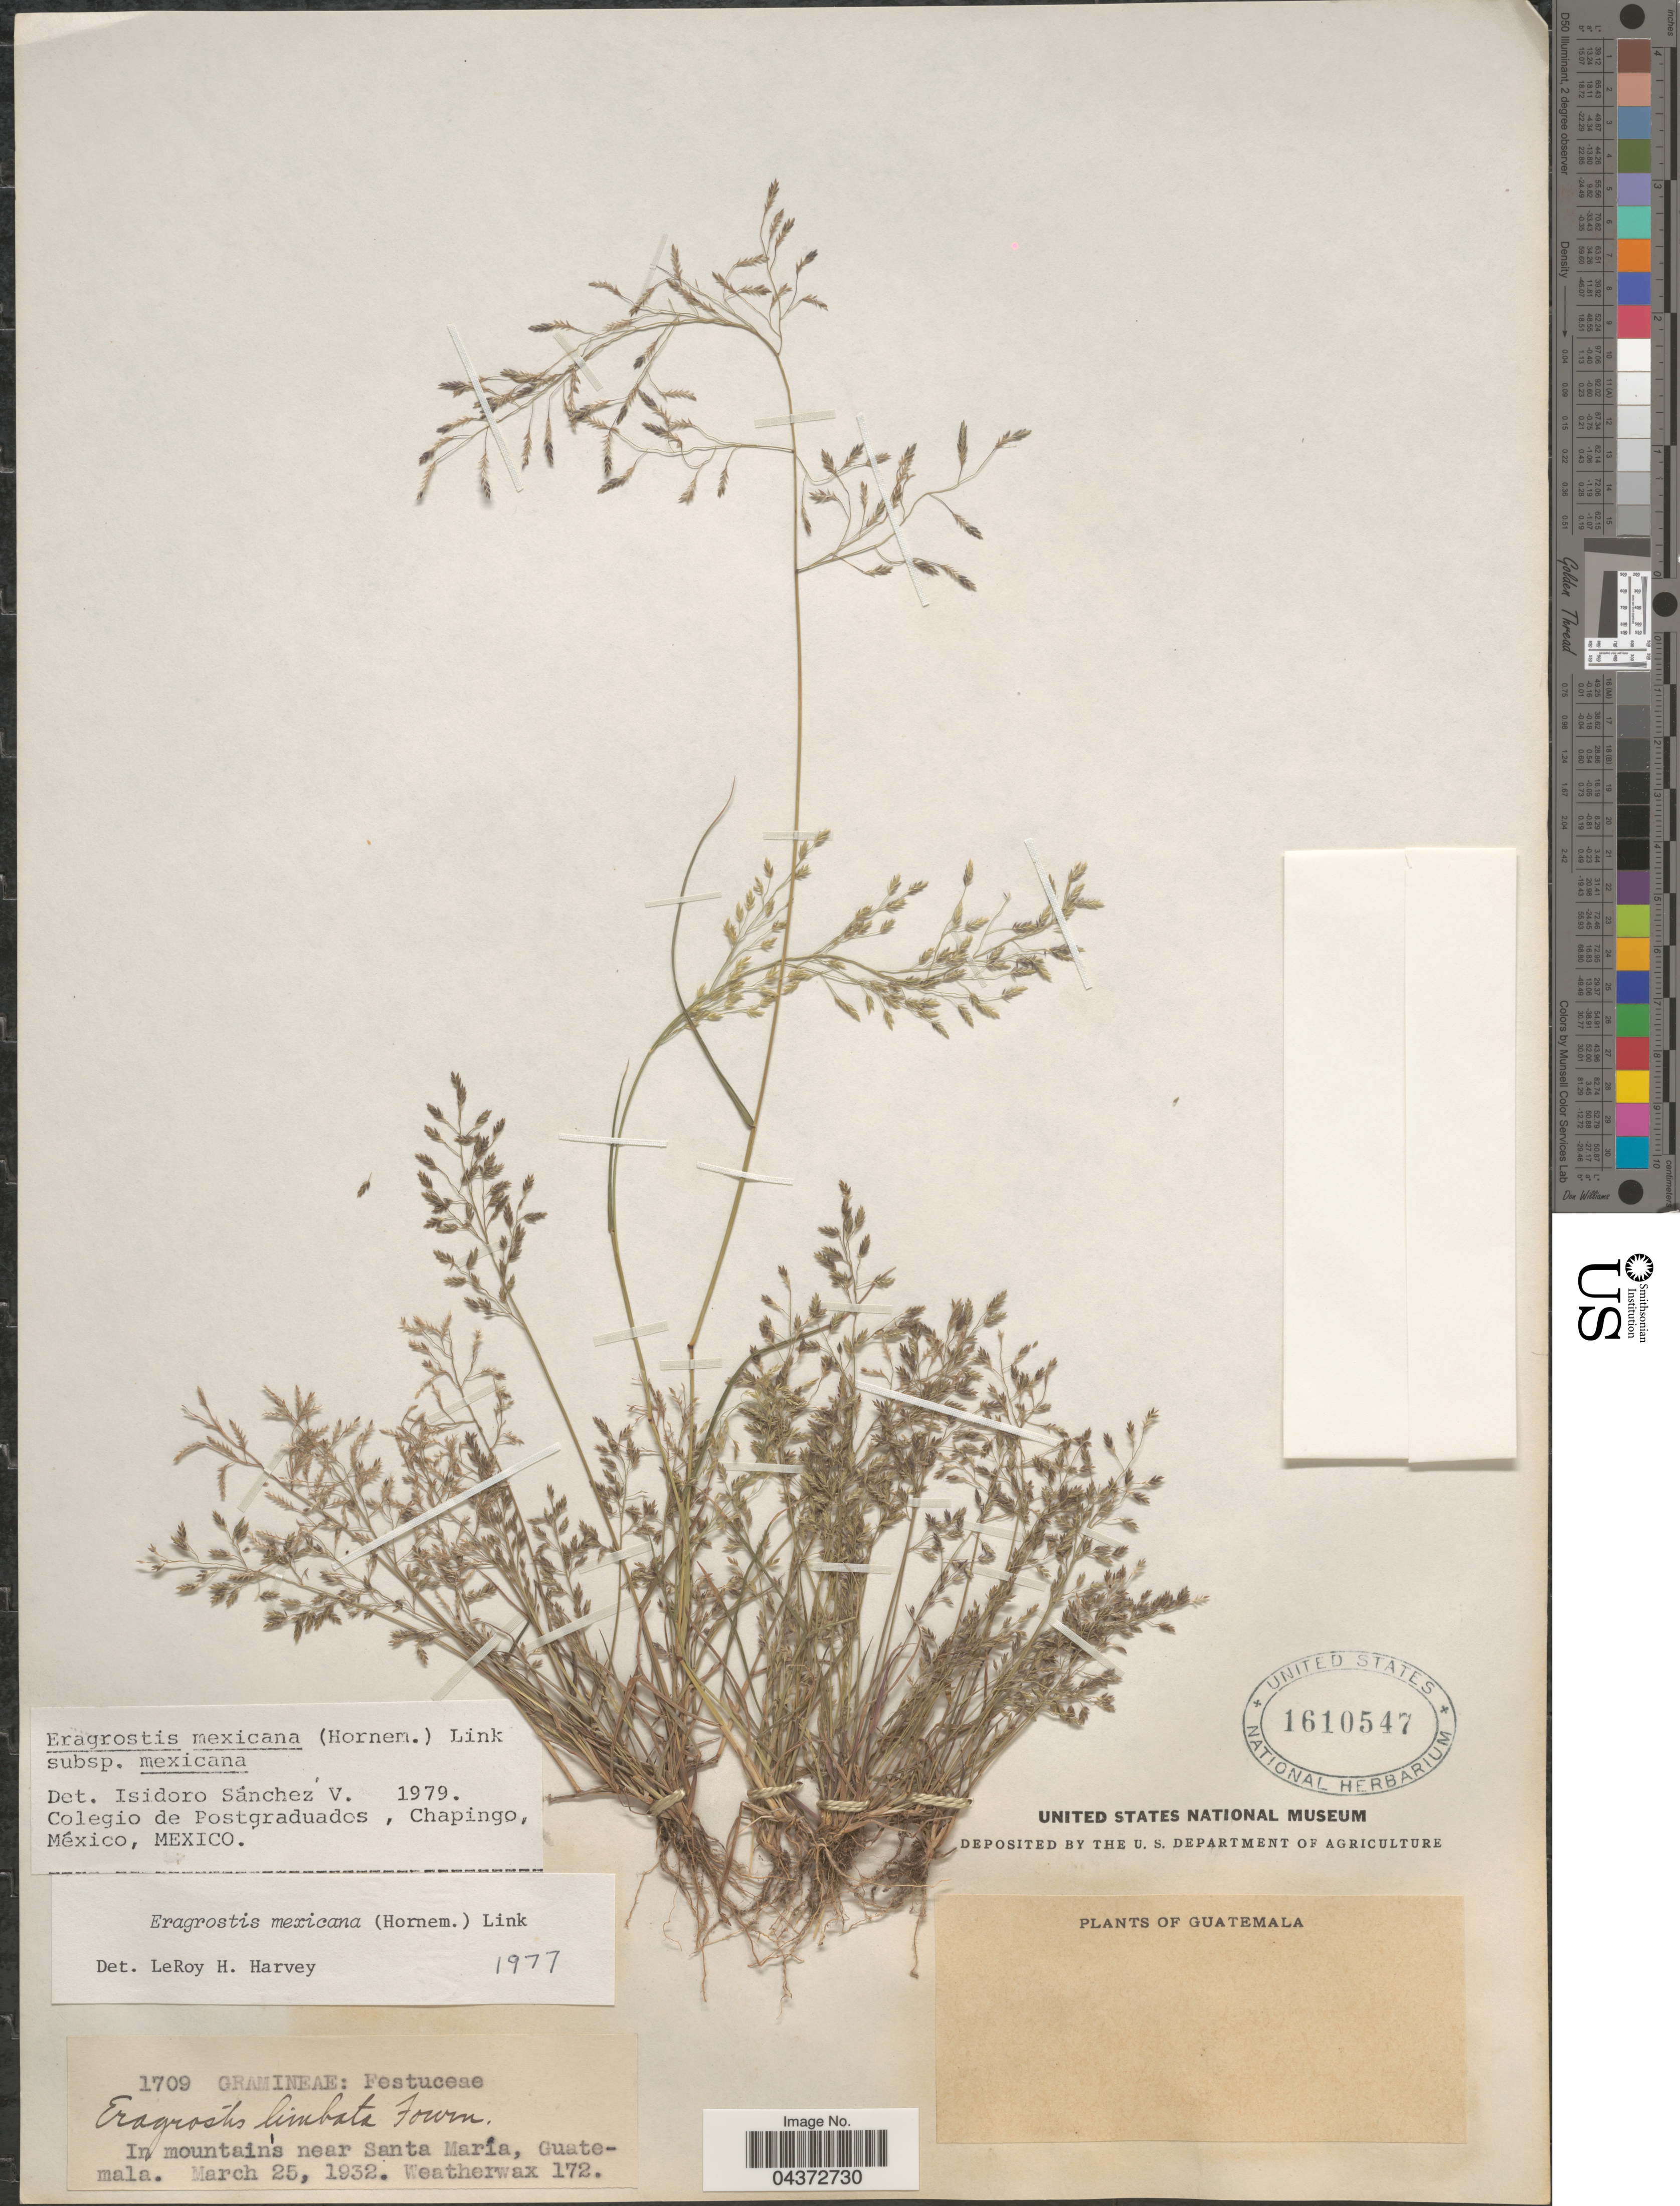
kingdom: Plantae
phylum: Tracheophyta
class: Liliopsida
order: Poales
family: Poaceae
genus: Eragrostis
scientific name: Eragrostis mexicana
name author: (Hornem.) Link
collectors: -. Weatherwax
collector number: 172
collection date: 1932-03-25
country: Guatemala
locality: In mountains near Santa María.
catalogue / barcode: US 1610547